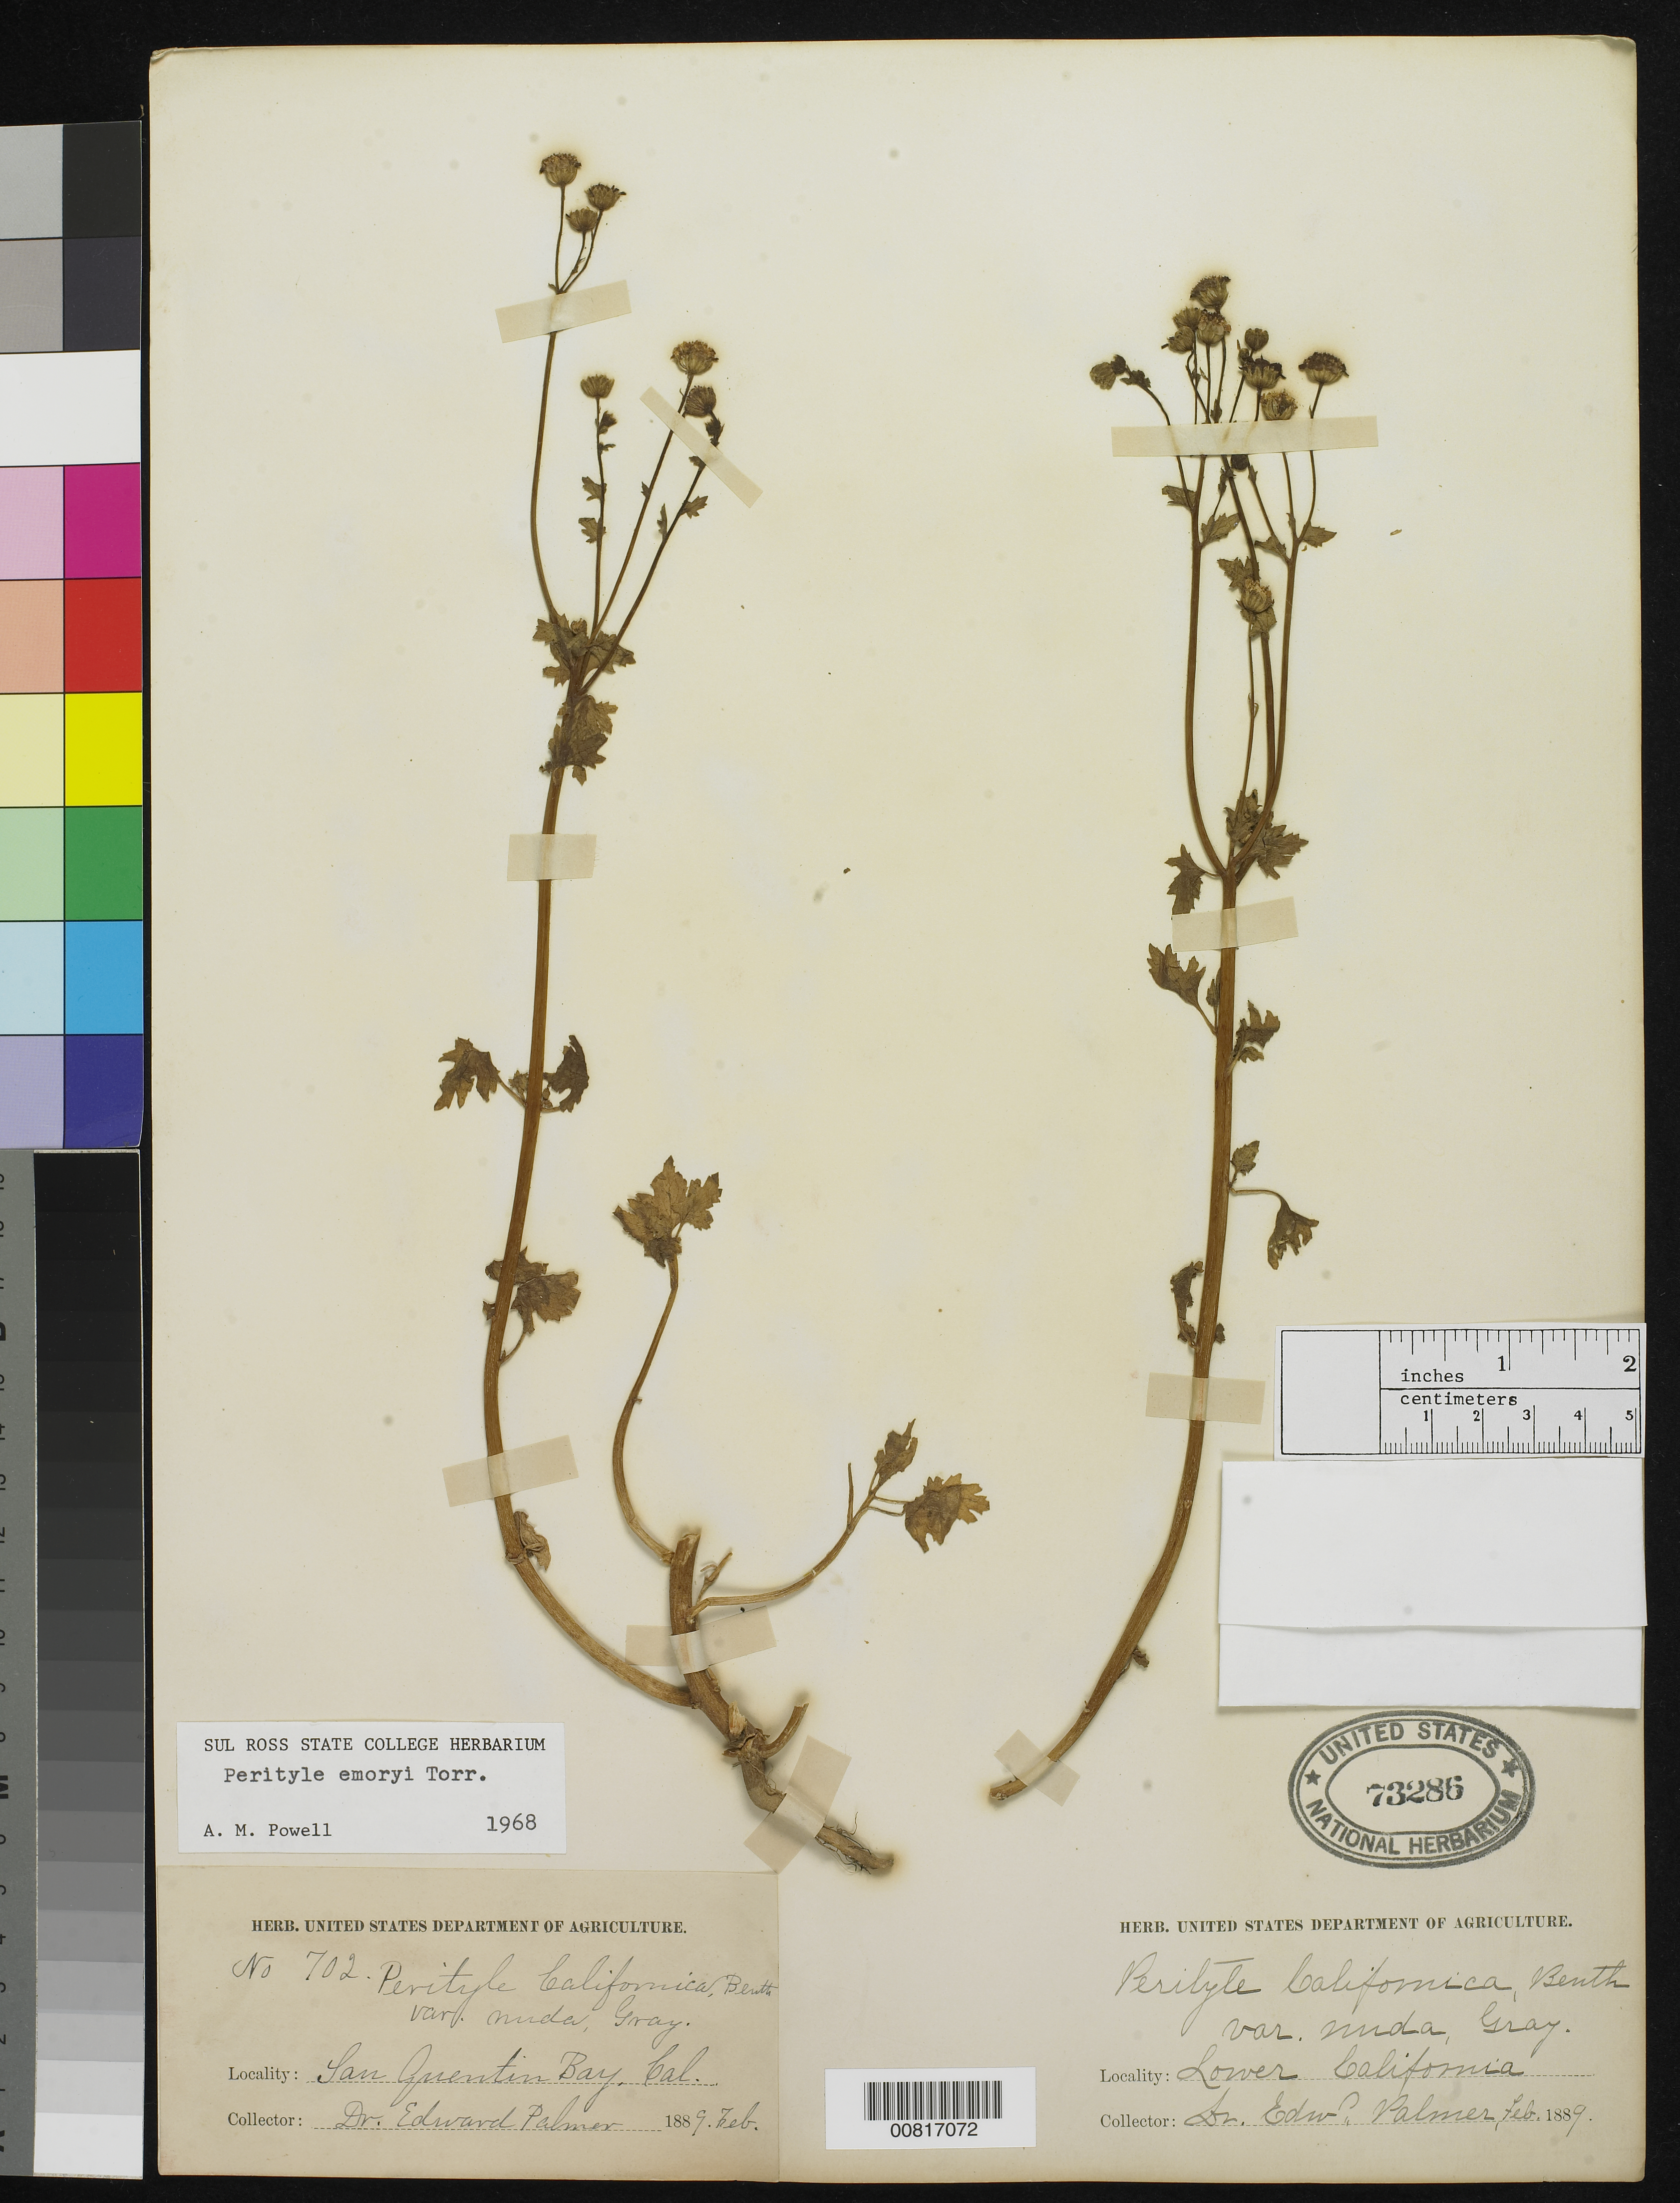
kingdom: Plantae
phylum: Tracheophyta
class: Magnoliopsida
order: Asterales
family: Asteraceae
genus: Perityle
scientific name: Perityle emoryi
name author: Torr.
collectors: E. Palmer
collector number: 702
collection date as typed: Feb 1889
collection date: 1889-02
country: Mexico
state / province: Baja California Norte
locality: San Quentin Bay, Baja California.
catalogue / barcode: US 73286